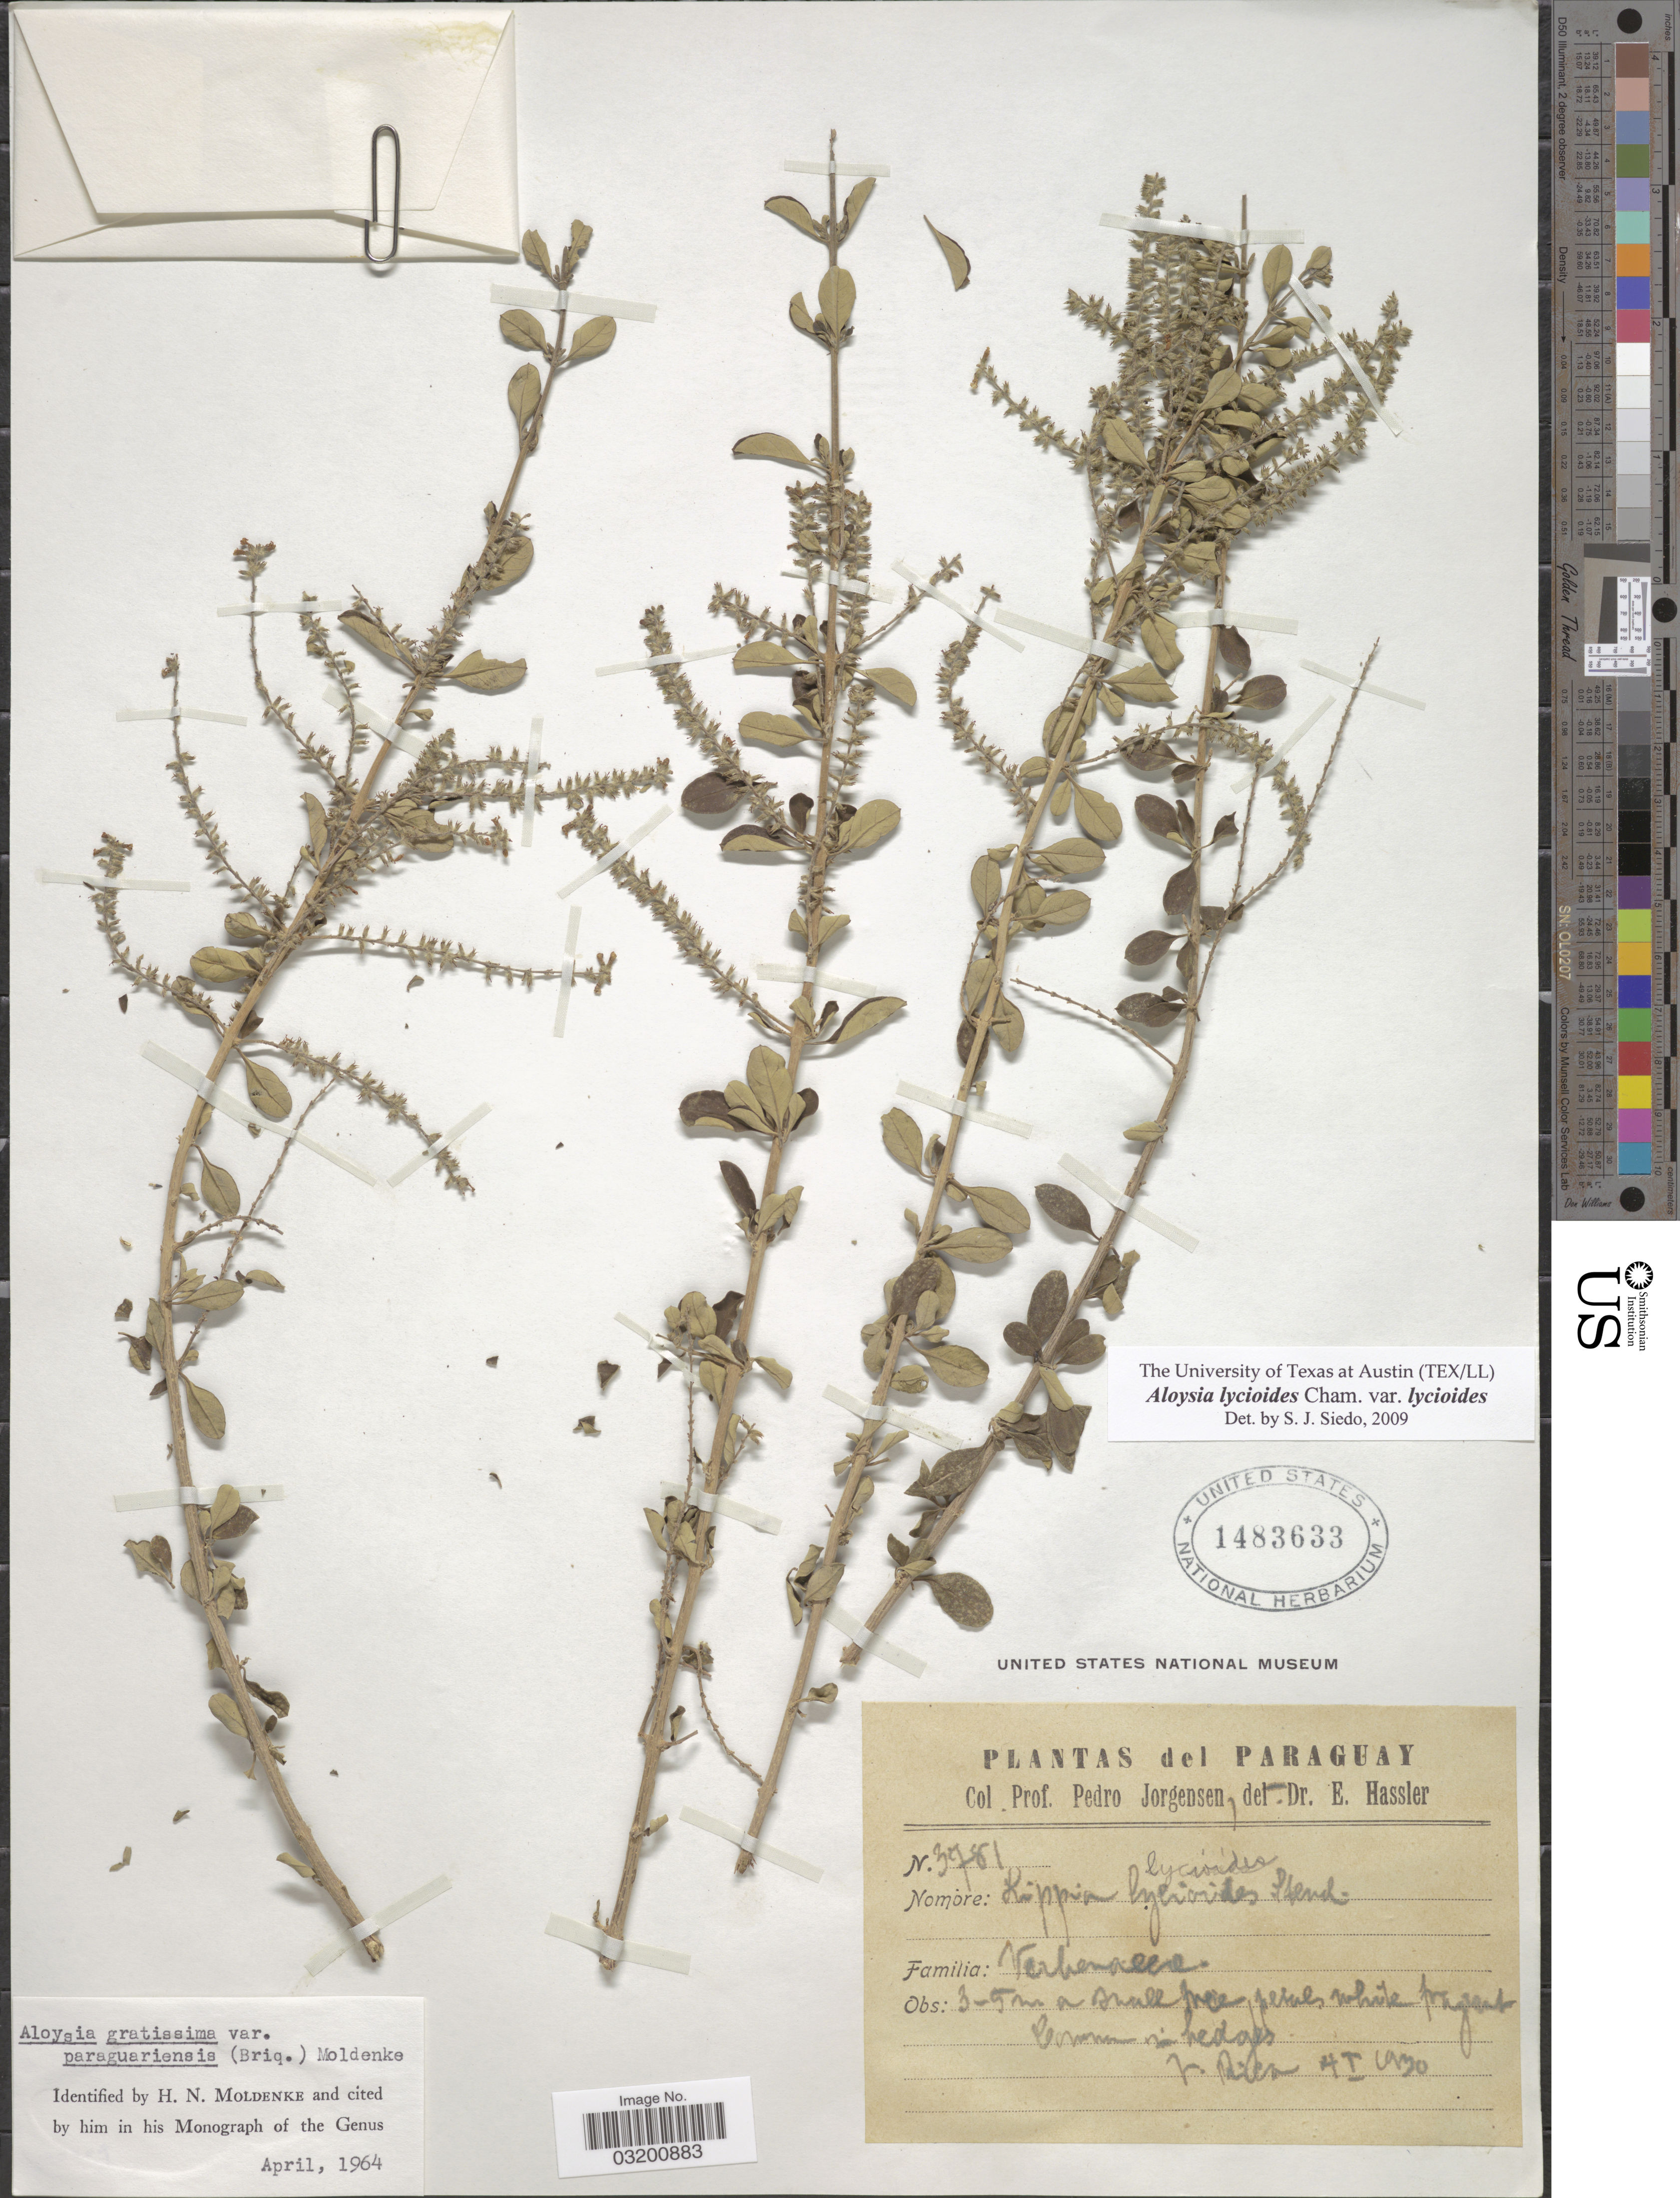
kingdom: Plantae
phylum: Tracheophyta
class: Magnoliopsida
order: Lamiales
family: Verbenaceae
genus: Aloysia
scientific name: Aloysia lycioides var. lycioides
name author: Cham.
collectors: P. Jörgensen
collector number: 3781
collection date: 1930-01-04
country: Paraguay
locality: V. Rica.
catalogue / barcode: US 1483633